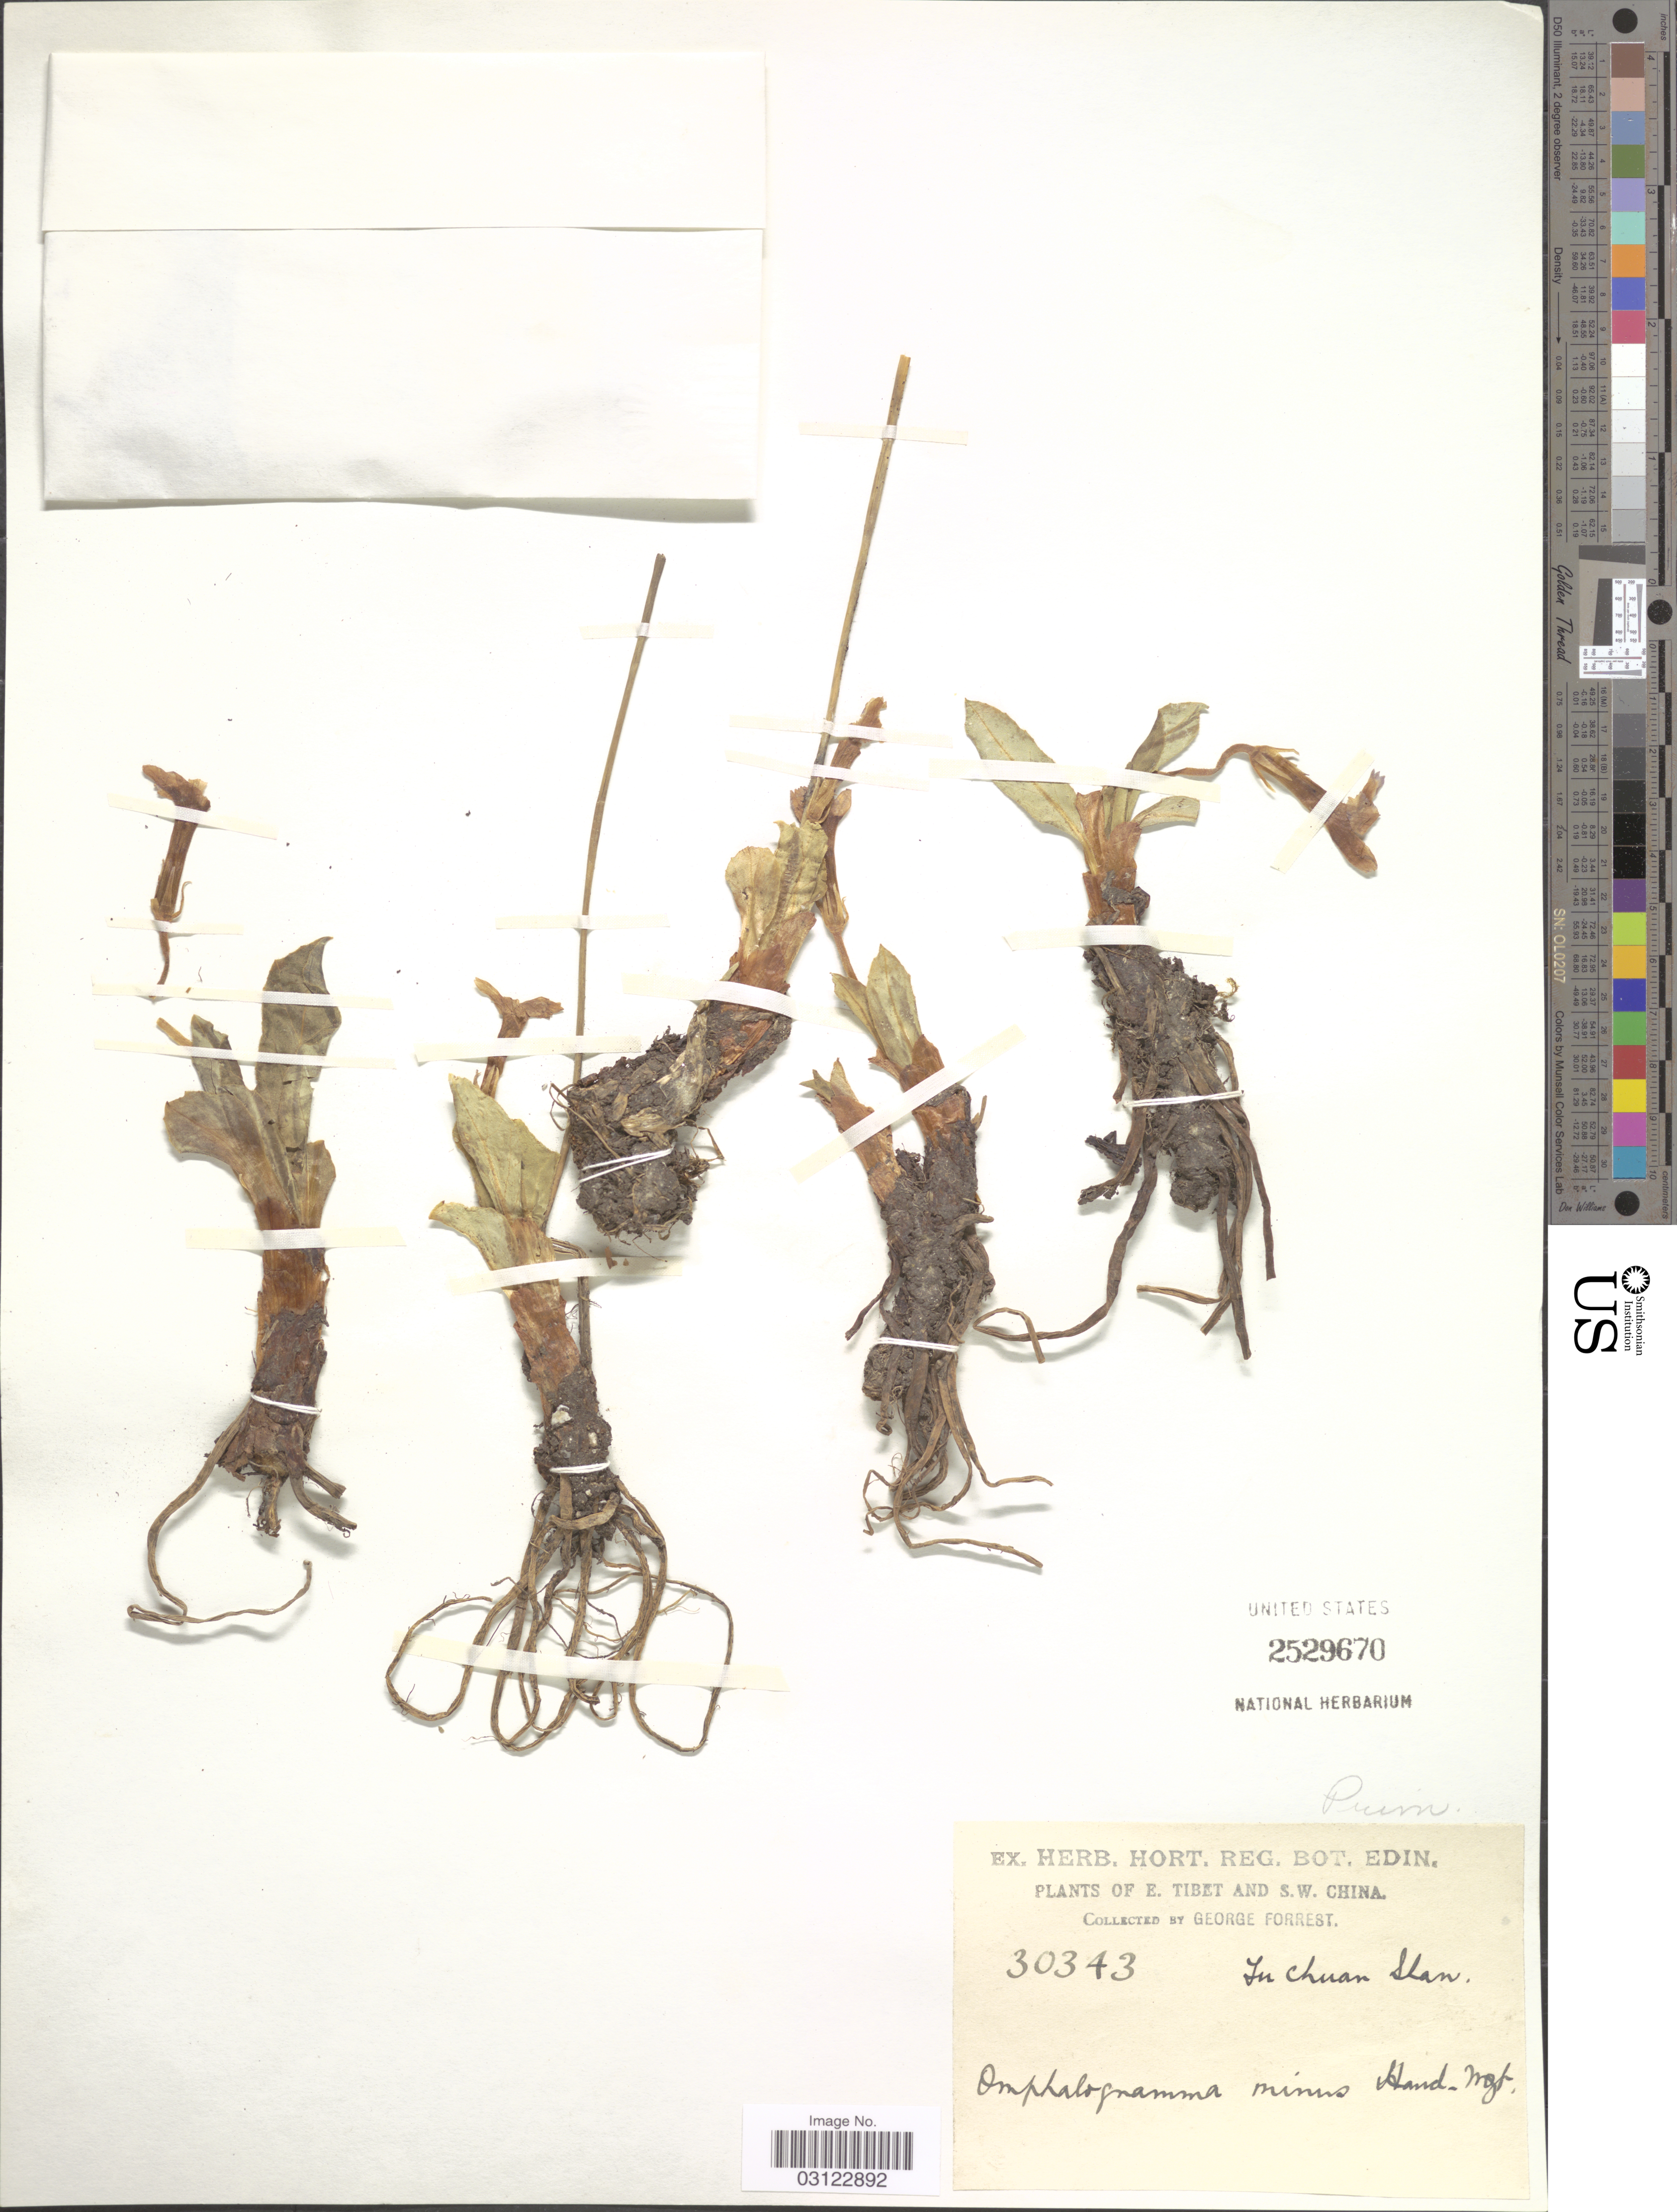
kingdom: Plantae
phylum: Tracheophyta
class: Magnoliopsida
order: Ericales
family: Primulaceae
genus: Omphalogramma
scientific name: Omphalogramma minus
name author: Hand.-Mazz.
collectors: G. Forrest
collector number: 30343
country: China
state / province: Xizang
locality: E. Tibet and S.W. China. Fu Chuan Shan.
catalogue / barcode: US 2529670